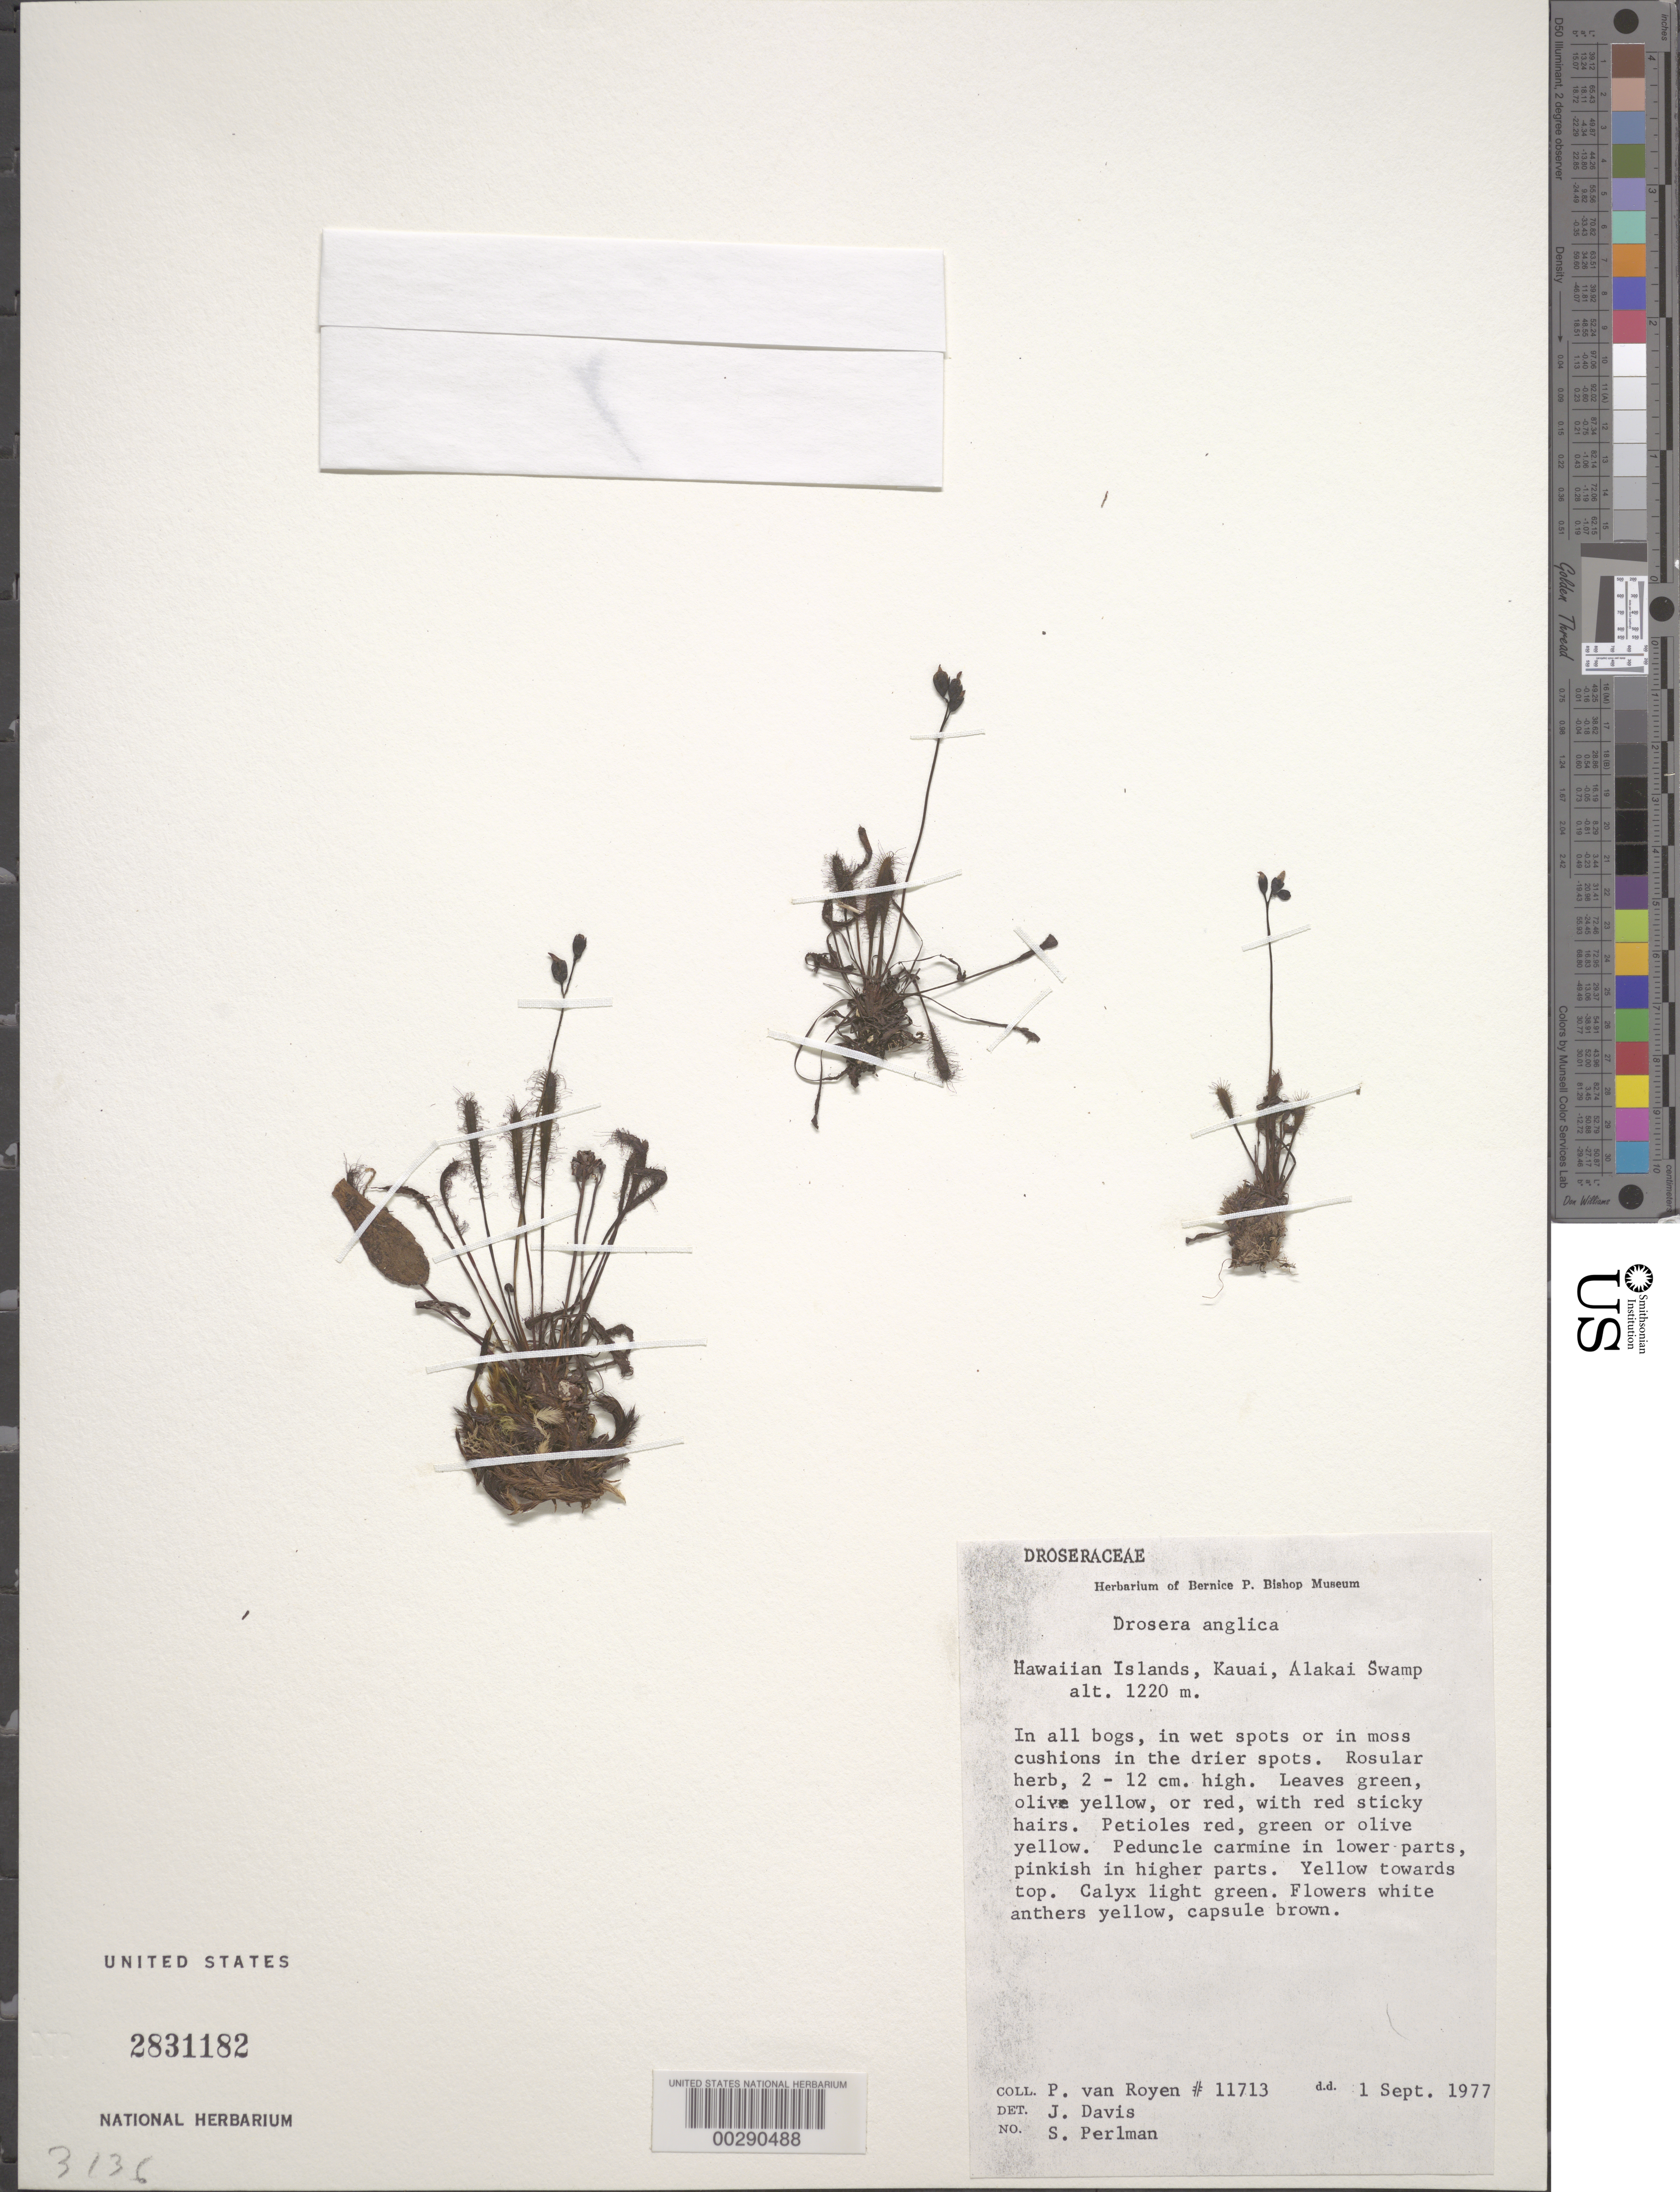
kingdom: Plantae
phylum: Tracheophyta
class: Magnoliopsida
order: Caryophyllales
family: Droseraceae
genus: Drosera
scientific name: Drosera anglica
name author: Huds.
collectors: P. van Royen, J. Davis & S. P. Perlman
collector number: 11713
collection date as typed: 01 Sep 1977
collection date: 1977-09-01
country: United States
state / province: Hawaii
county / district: Kauai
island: Kaua'i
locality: Alakai swamp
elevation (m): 1220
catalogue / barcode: US 2831182